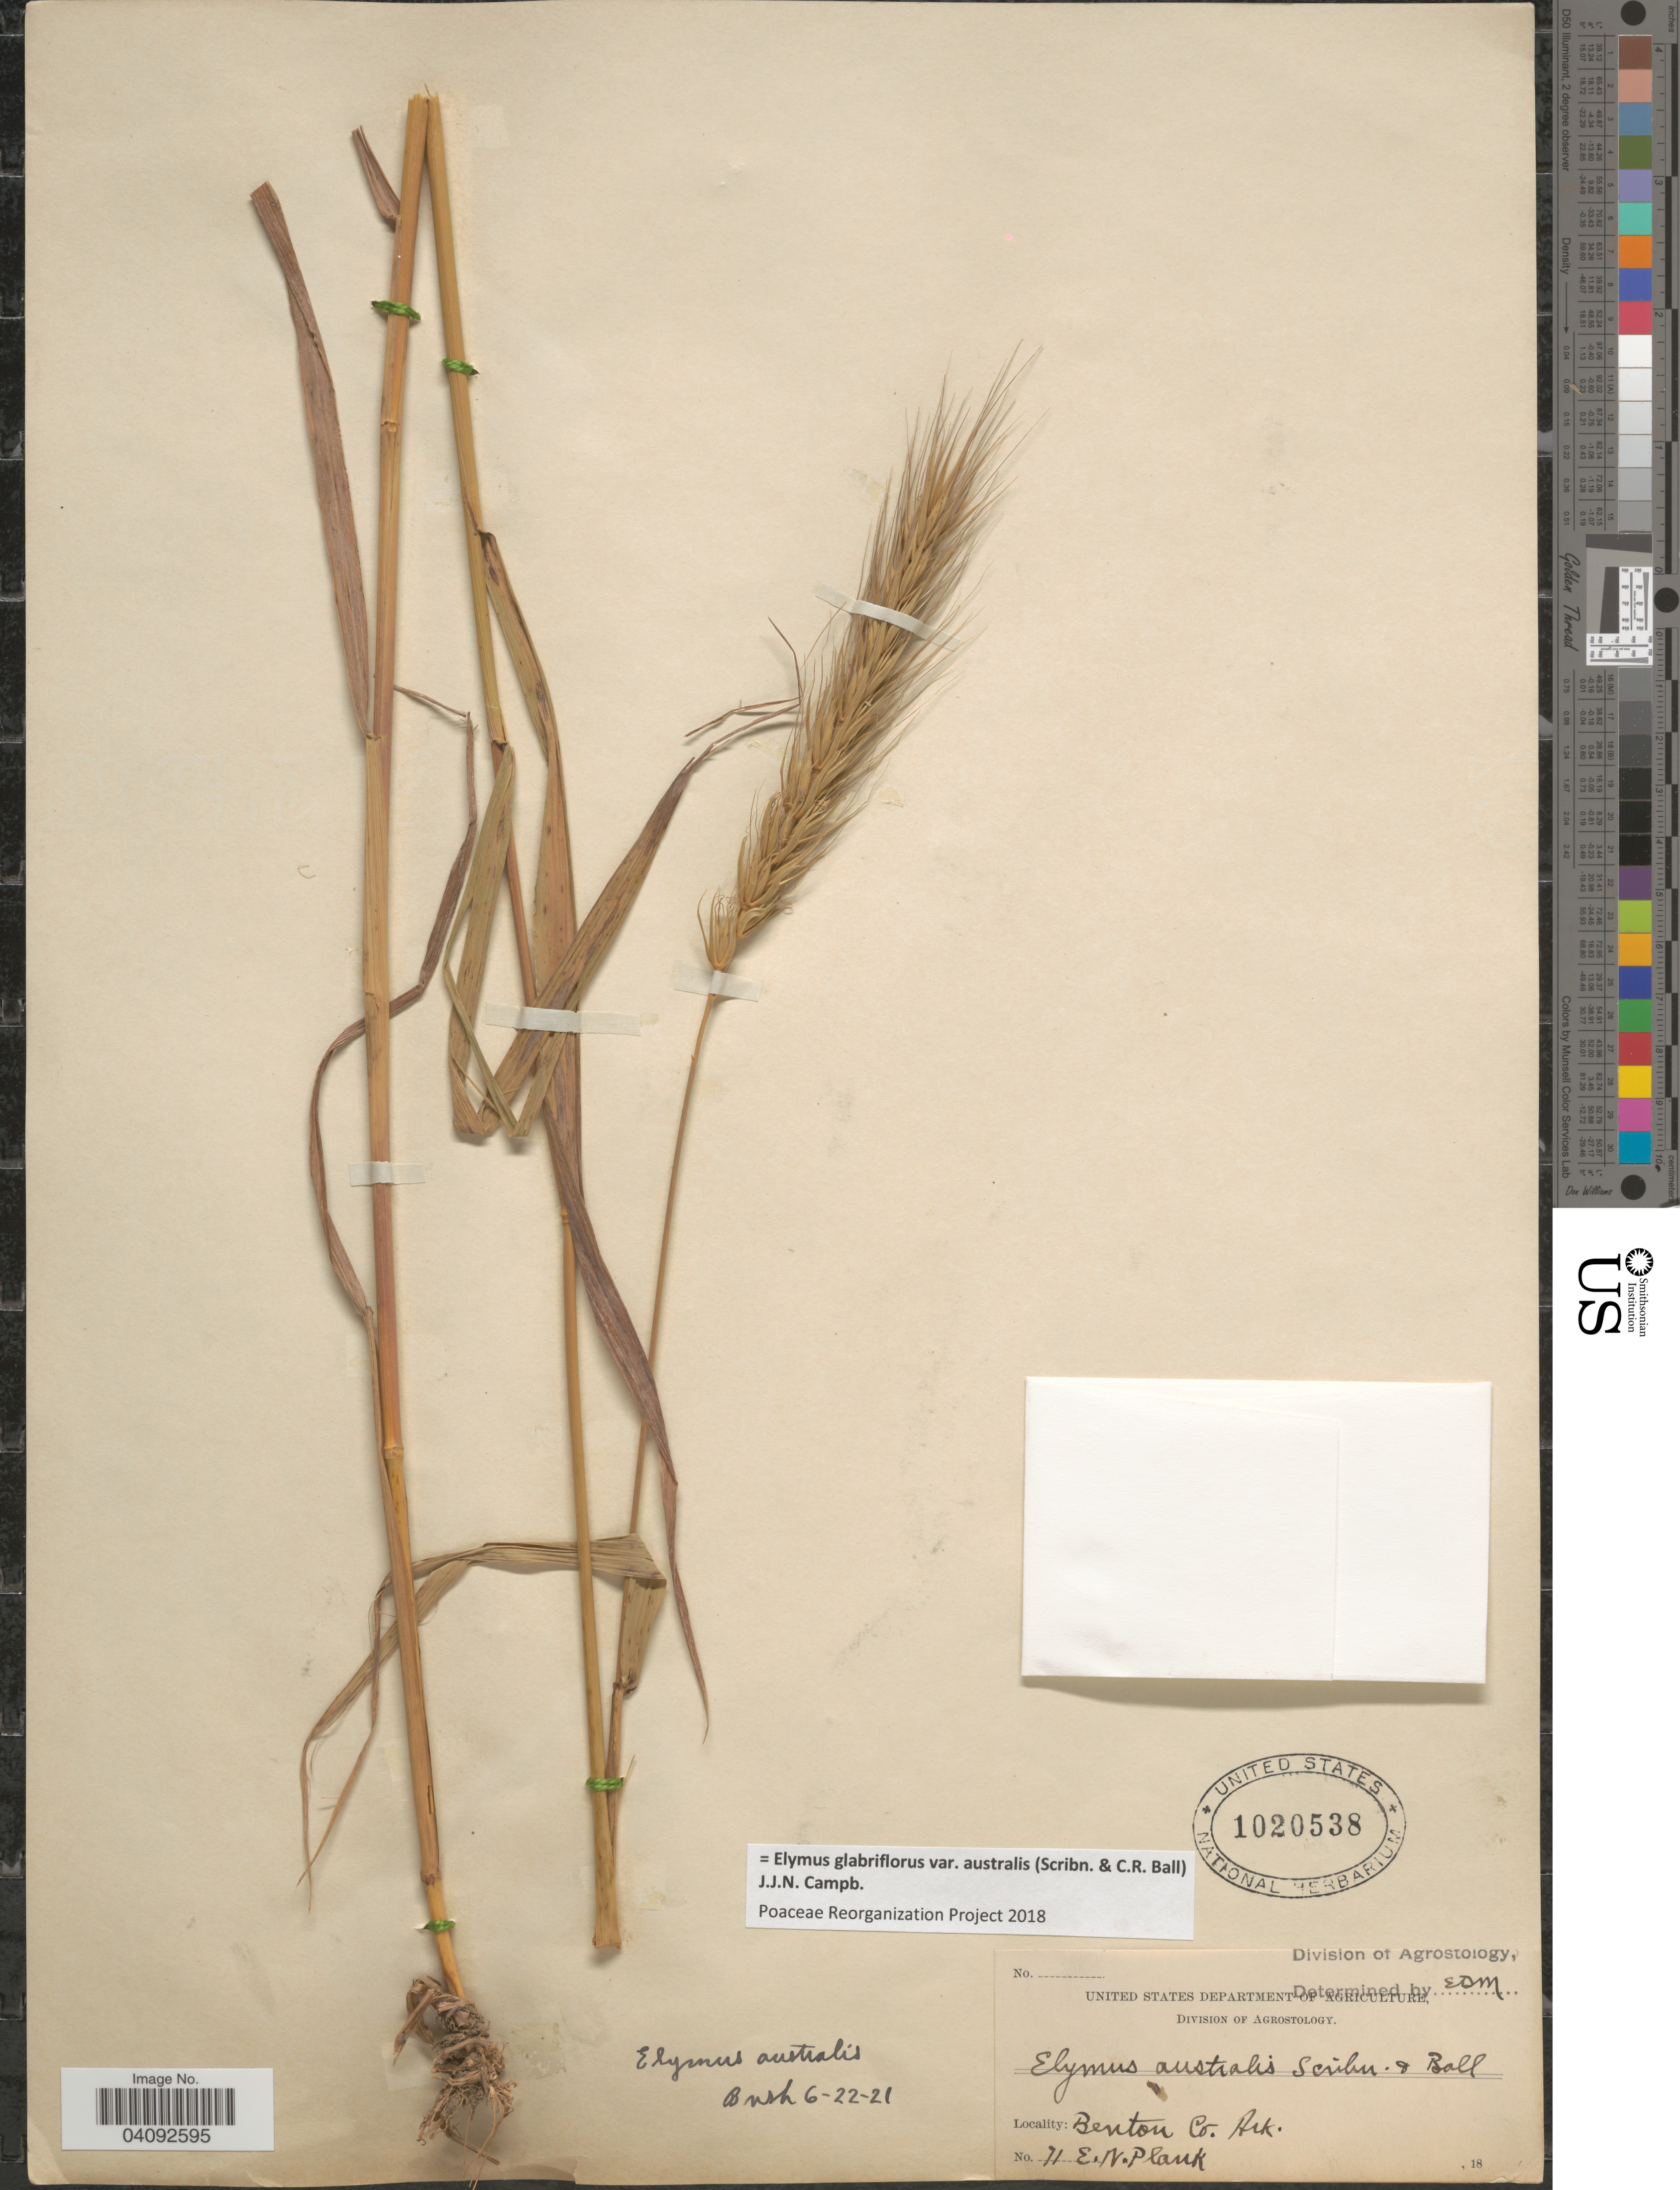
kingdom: Plantae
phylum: Tracheophyta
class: Liliopsida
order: Poales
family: Poaceae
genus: Elymus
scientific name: Elymus glabriflorus var. australis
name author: (Scribn. & C.R. Ball) J.J.N. Campb.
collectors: E. Plank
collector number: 71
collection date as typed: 18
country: United States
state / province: Arkansas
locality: Benton Co.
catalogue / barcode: US 1020538